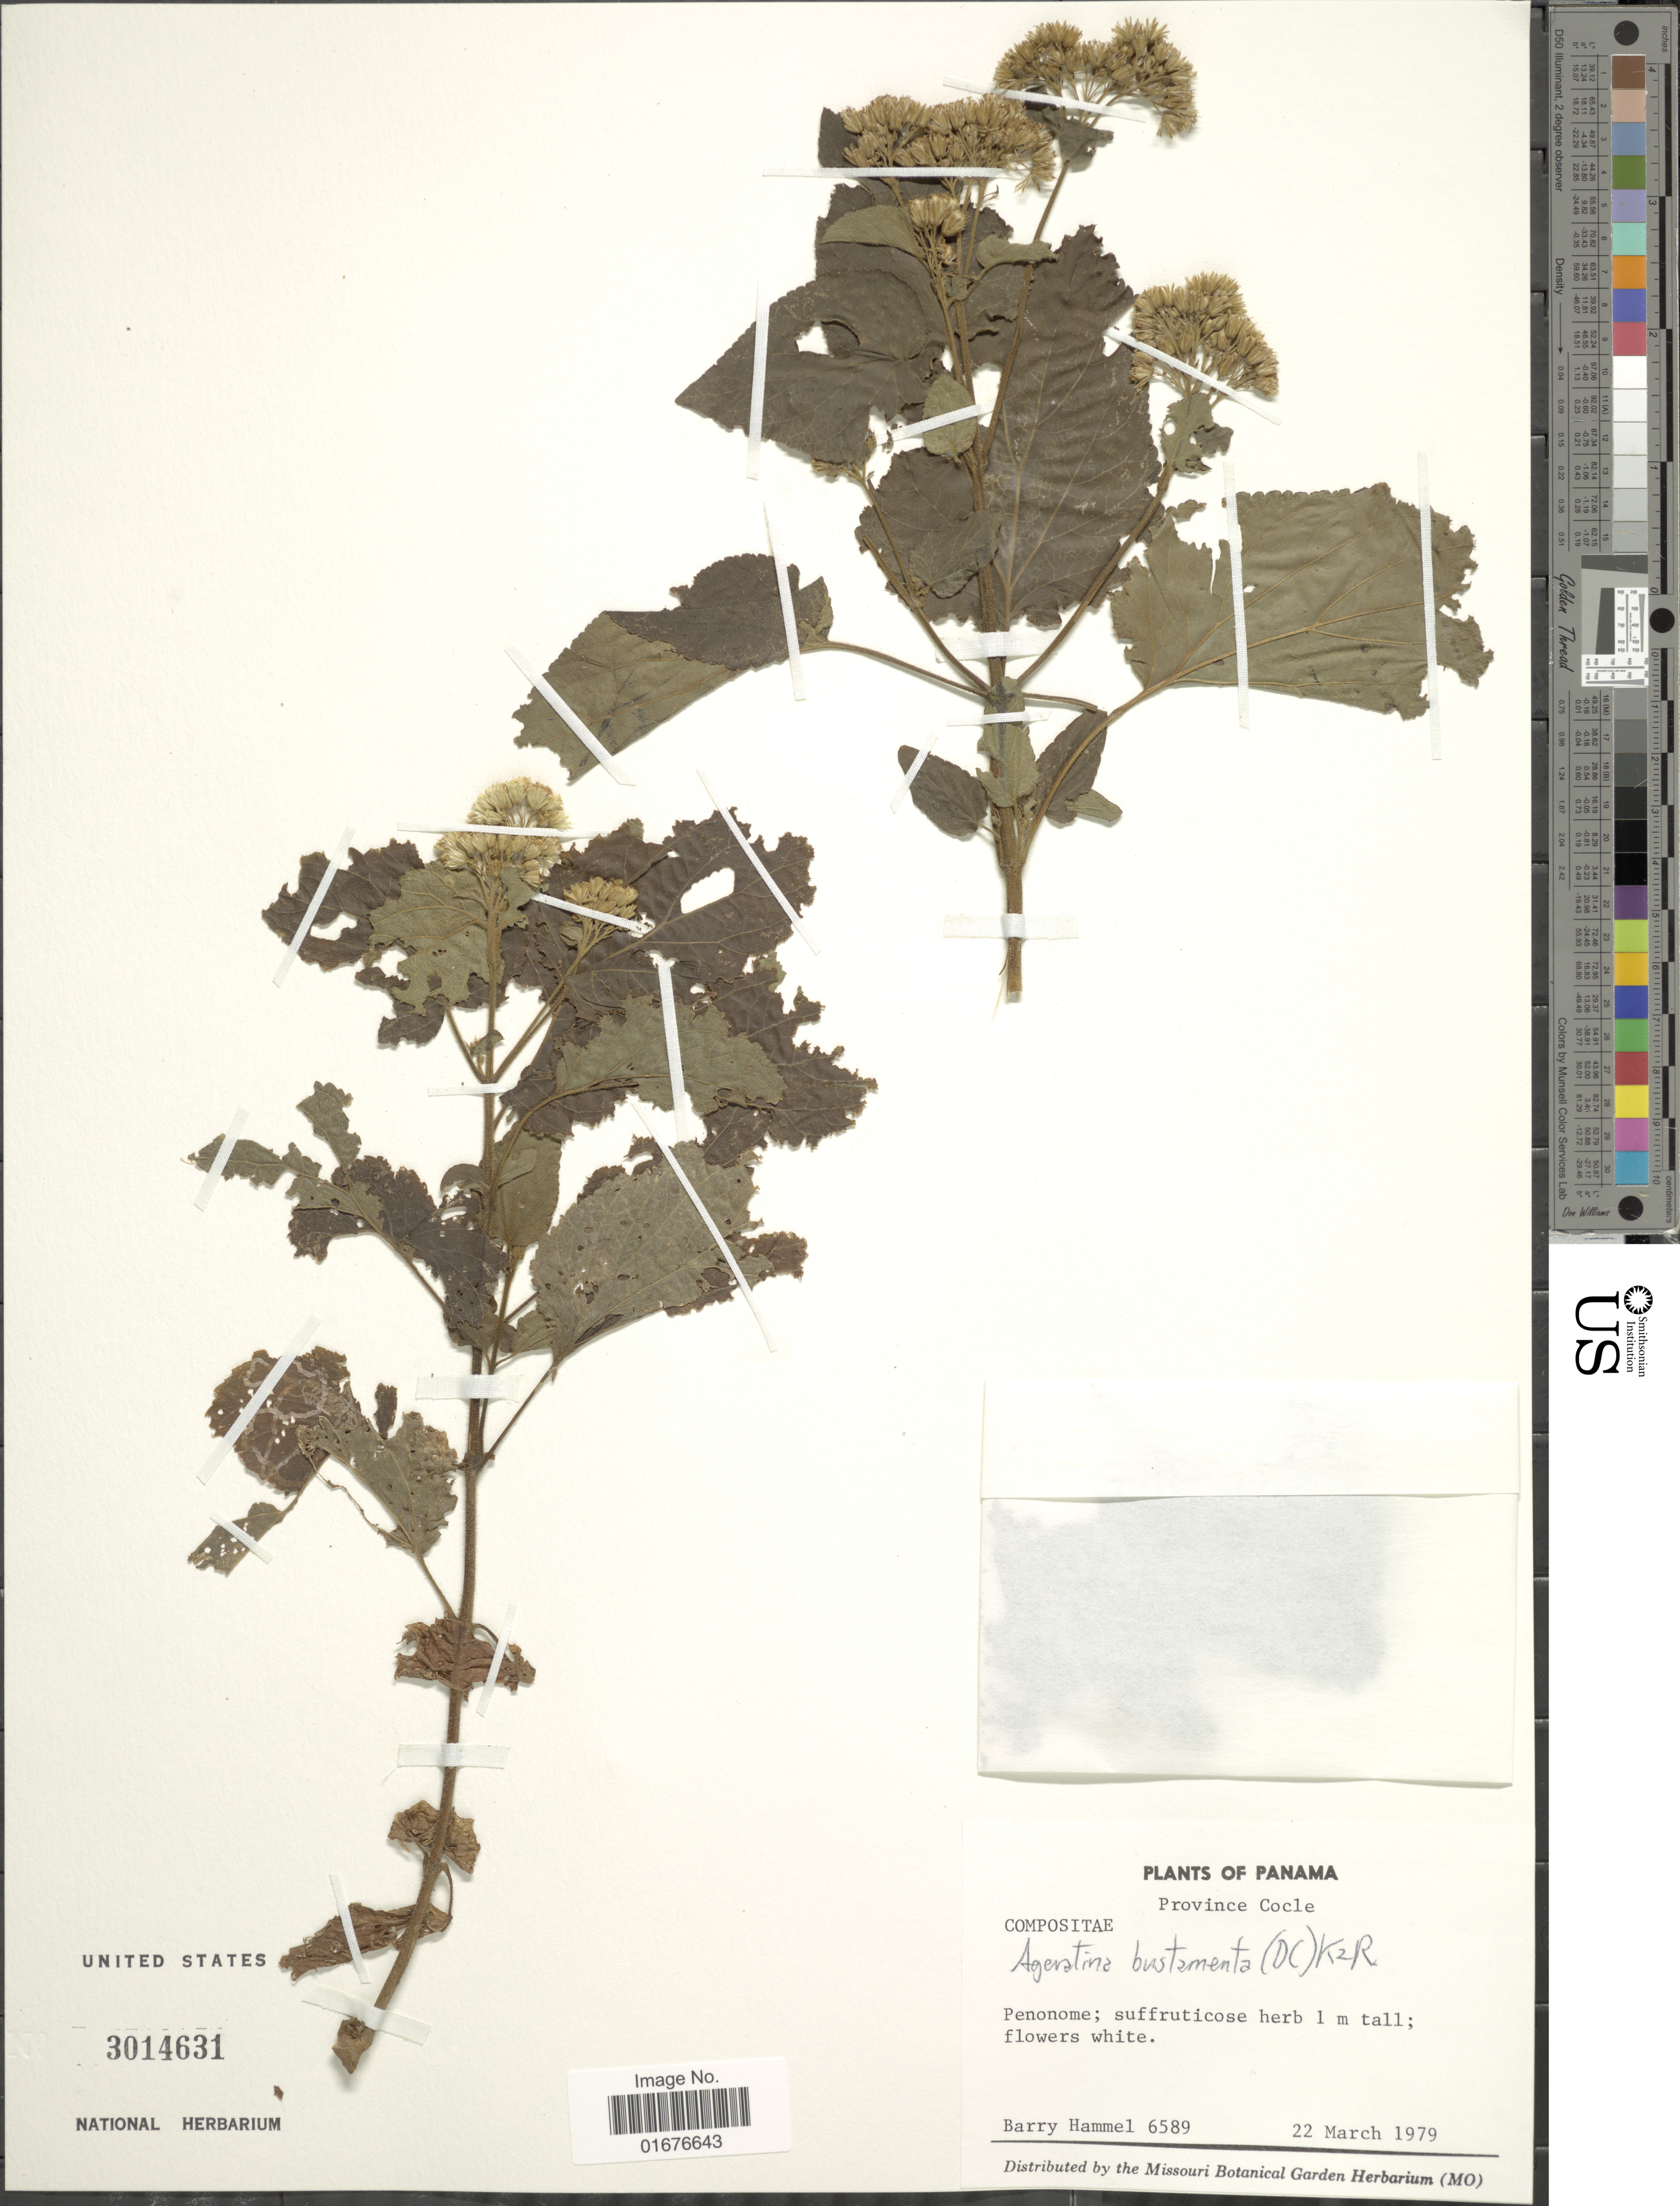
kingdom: Plantae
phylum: Tracheophyta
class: Magnoliopsida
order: Asterales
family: Asteraceae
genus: Ageratina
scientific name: Ageratina pichinchensis var. bustamenta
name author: (DC.) R.M. King & H. Rob.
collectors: B. Hammel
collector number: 6589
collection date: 1979-03-22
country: Panama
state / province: Coclé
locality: Penonome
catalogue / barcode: US 3014631